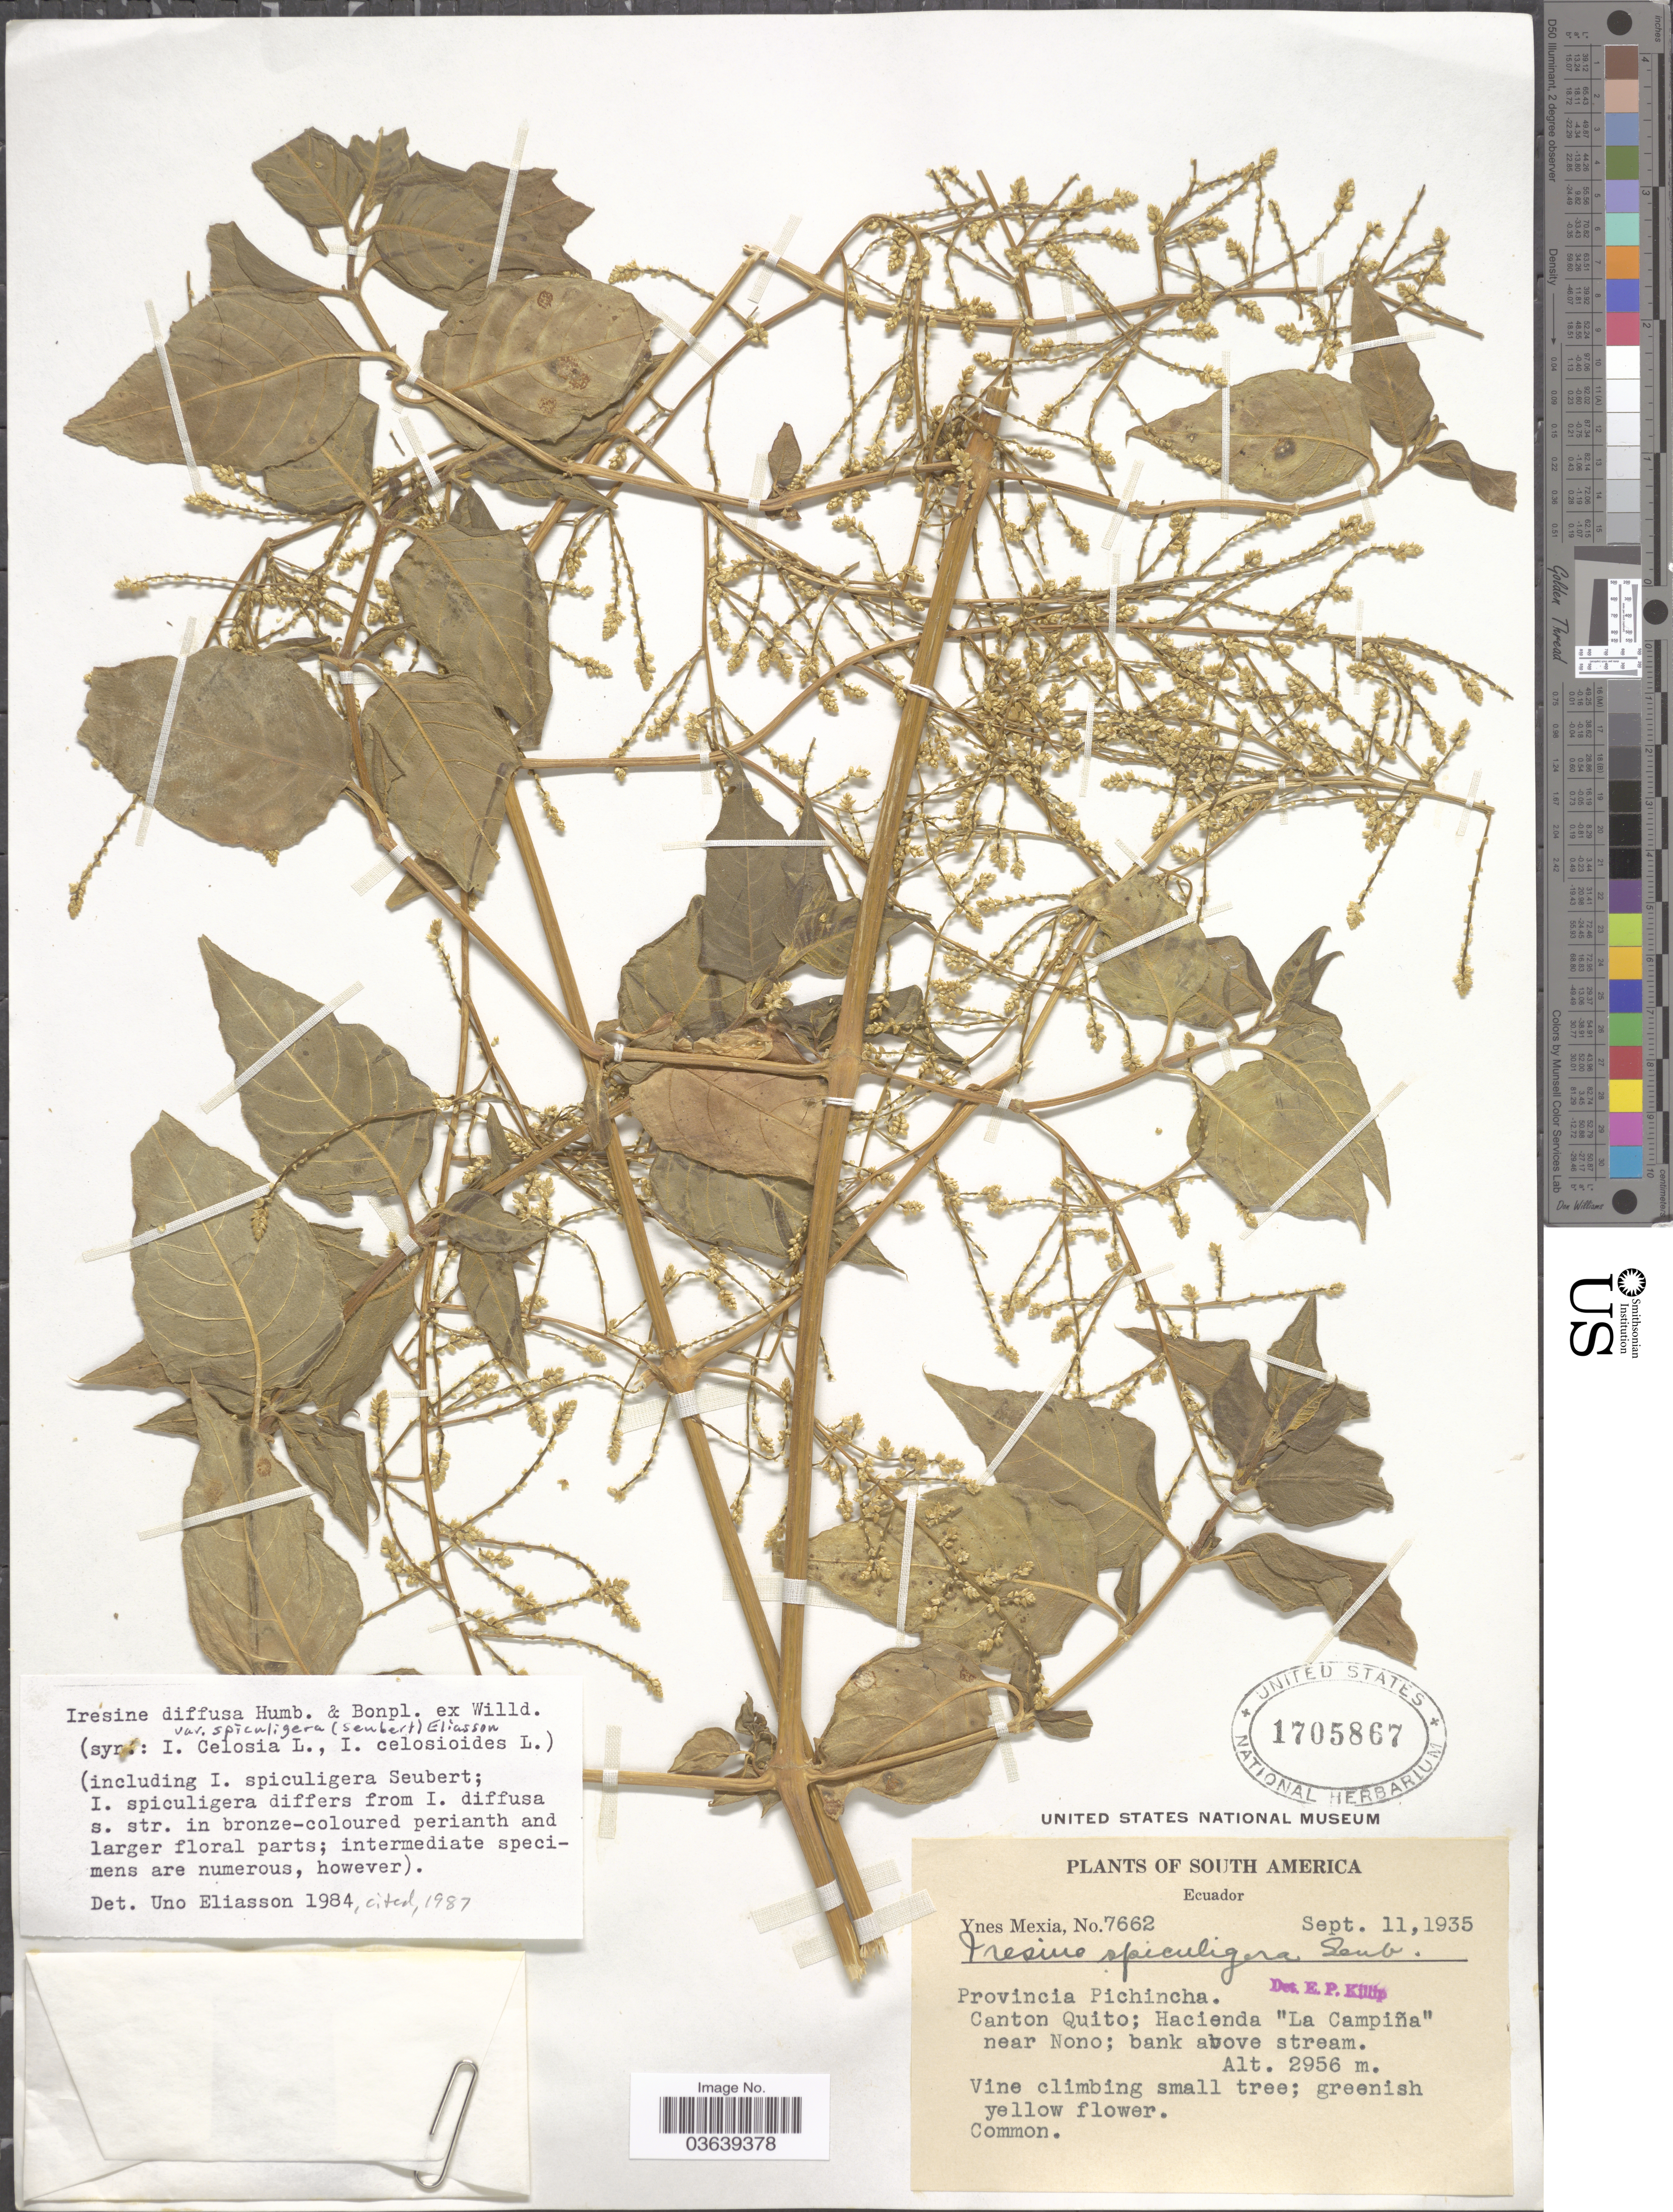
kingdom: Plantae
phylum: Tracheophyta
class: Magnoliopsida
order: Caryophyllales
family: Amaranthaceae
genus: Iresine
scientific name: Iresine diffusa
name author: Humb. & Bonpl. ex Willd.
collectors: Y. Mexia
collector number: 7662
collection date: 1935-09-11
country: Ecuador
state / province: Pichincha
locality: Canton Quito; Hacienda "La Campiña" near Nono; bank above stream.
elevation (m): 2956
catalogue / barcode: US 1705867